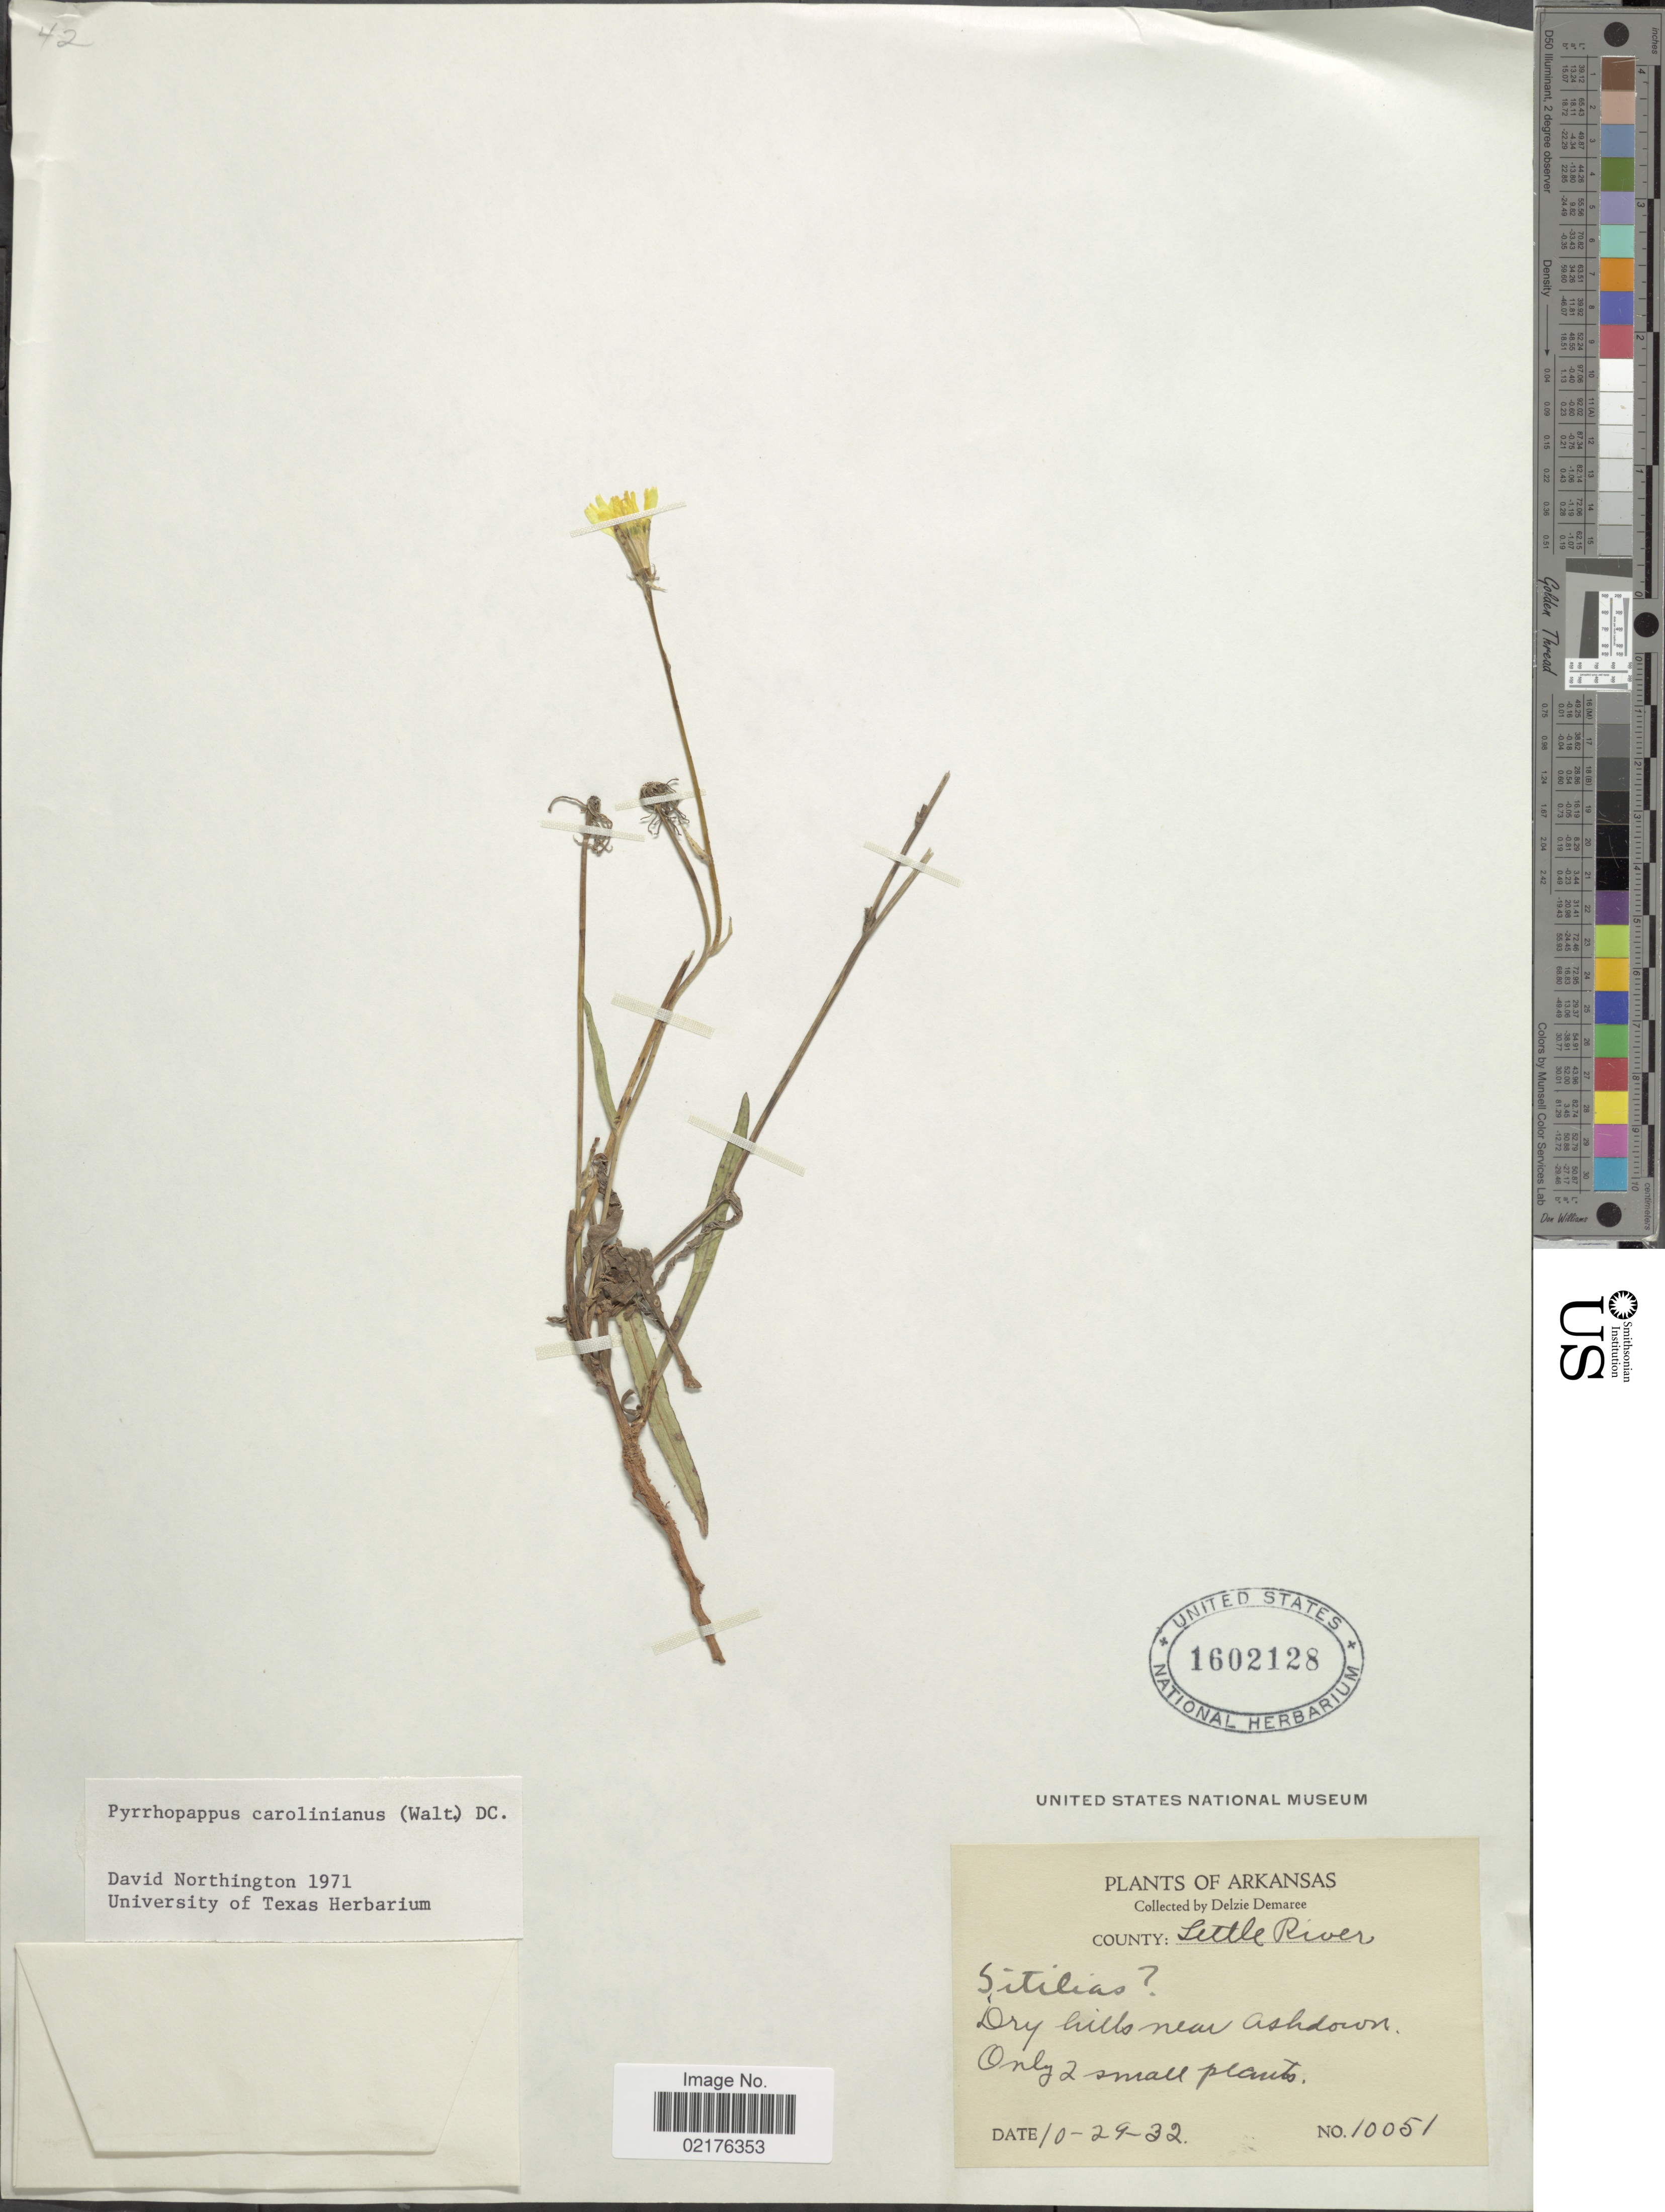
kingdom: Plantae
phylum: Tracheophyta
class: Magnoliopsida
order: Asterales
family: Asteraceae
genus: Pyrrhopappus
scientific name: Pyrrhopappus carolinianus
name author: (Walter) DC.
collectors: D. Demaree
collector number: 10051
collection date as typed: Transcribed d/m/y: 29/10/32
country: United States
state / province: Arkansas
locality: Dry hills near Ashdown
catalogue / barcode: US 1602128